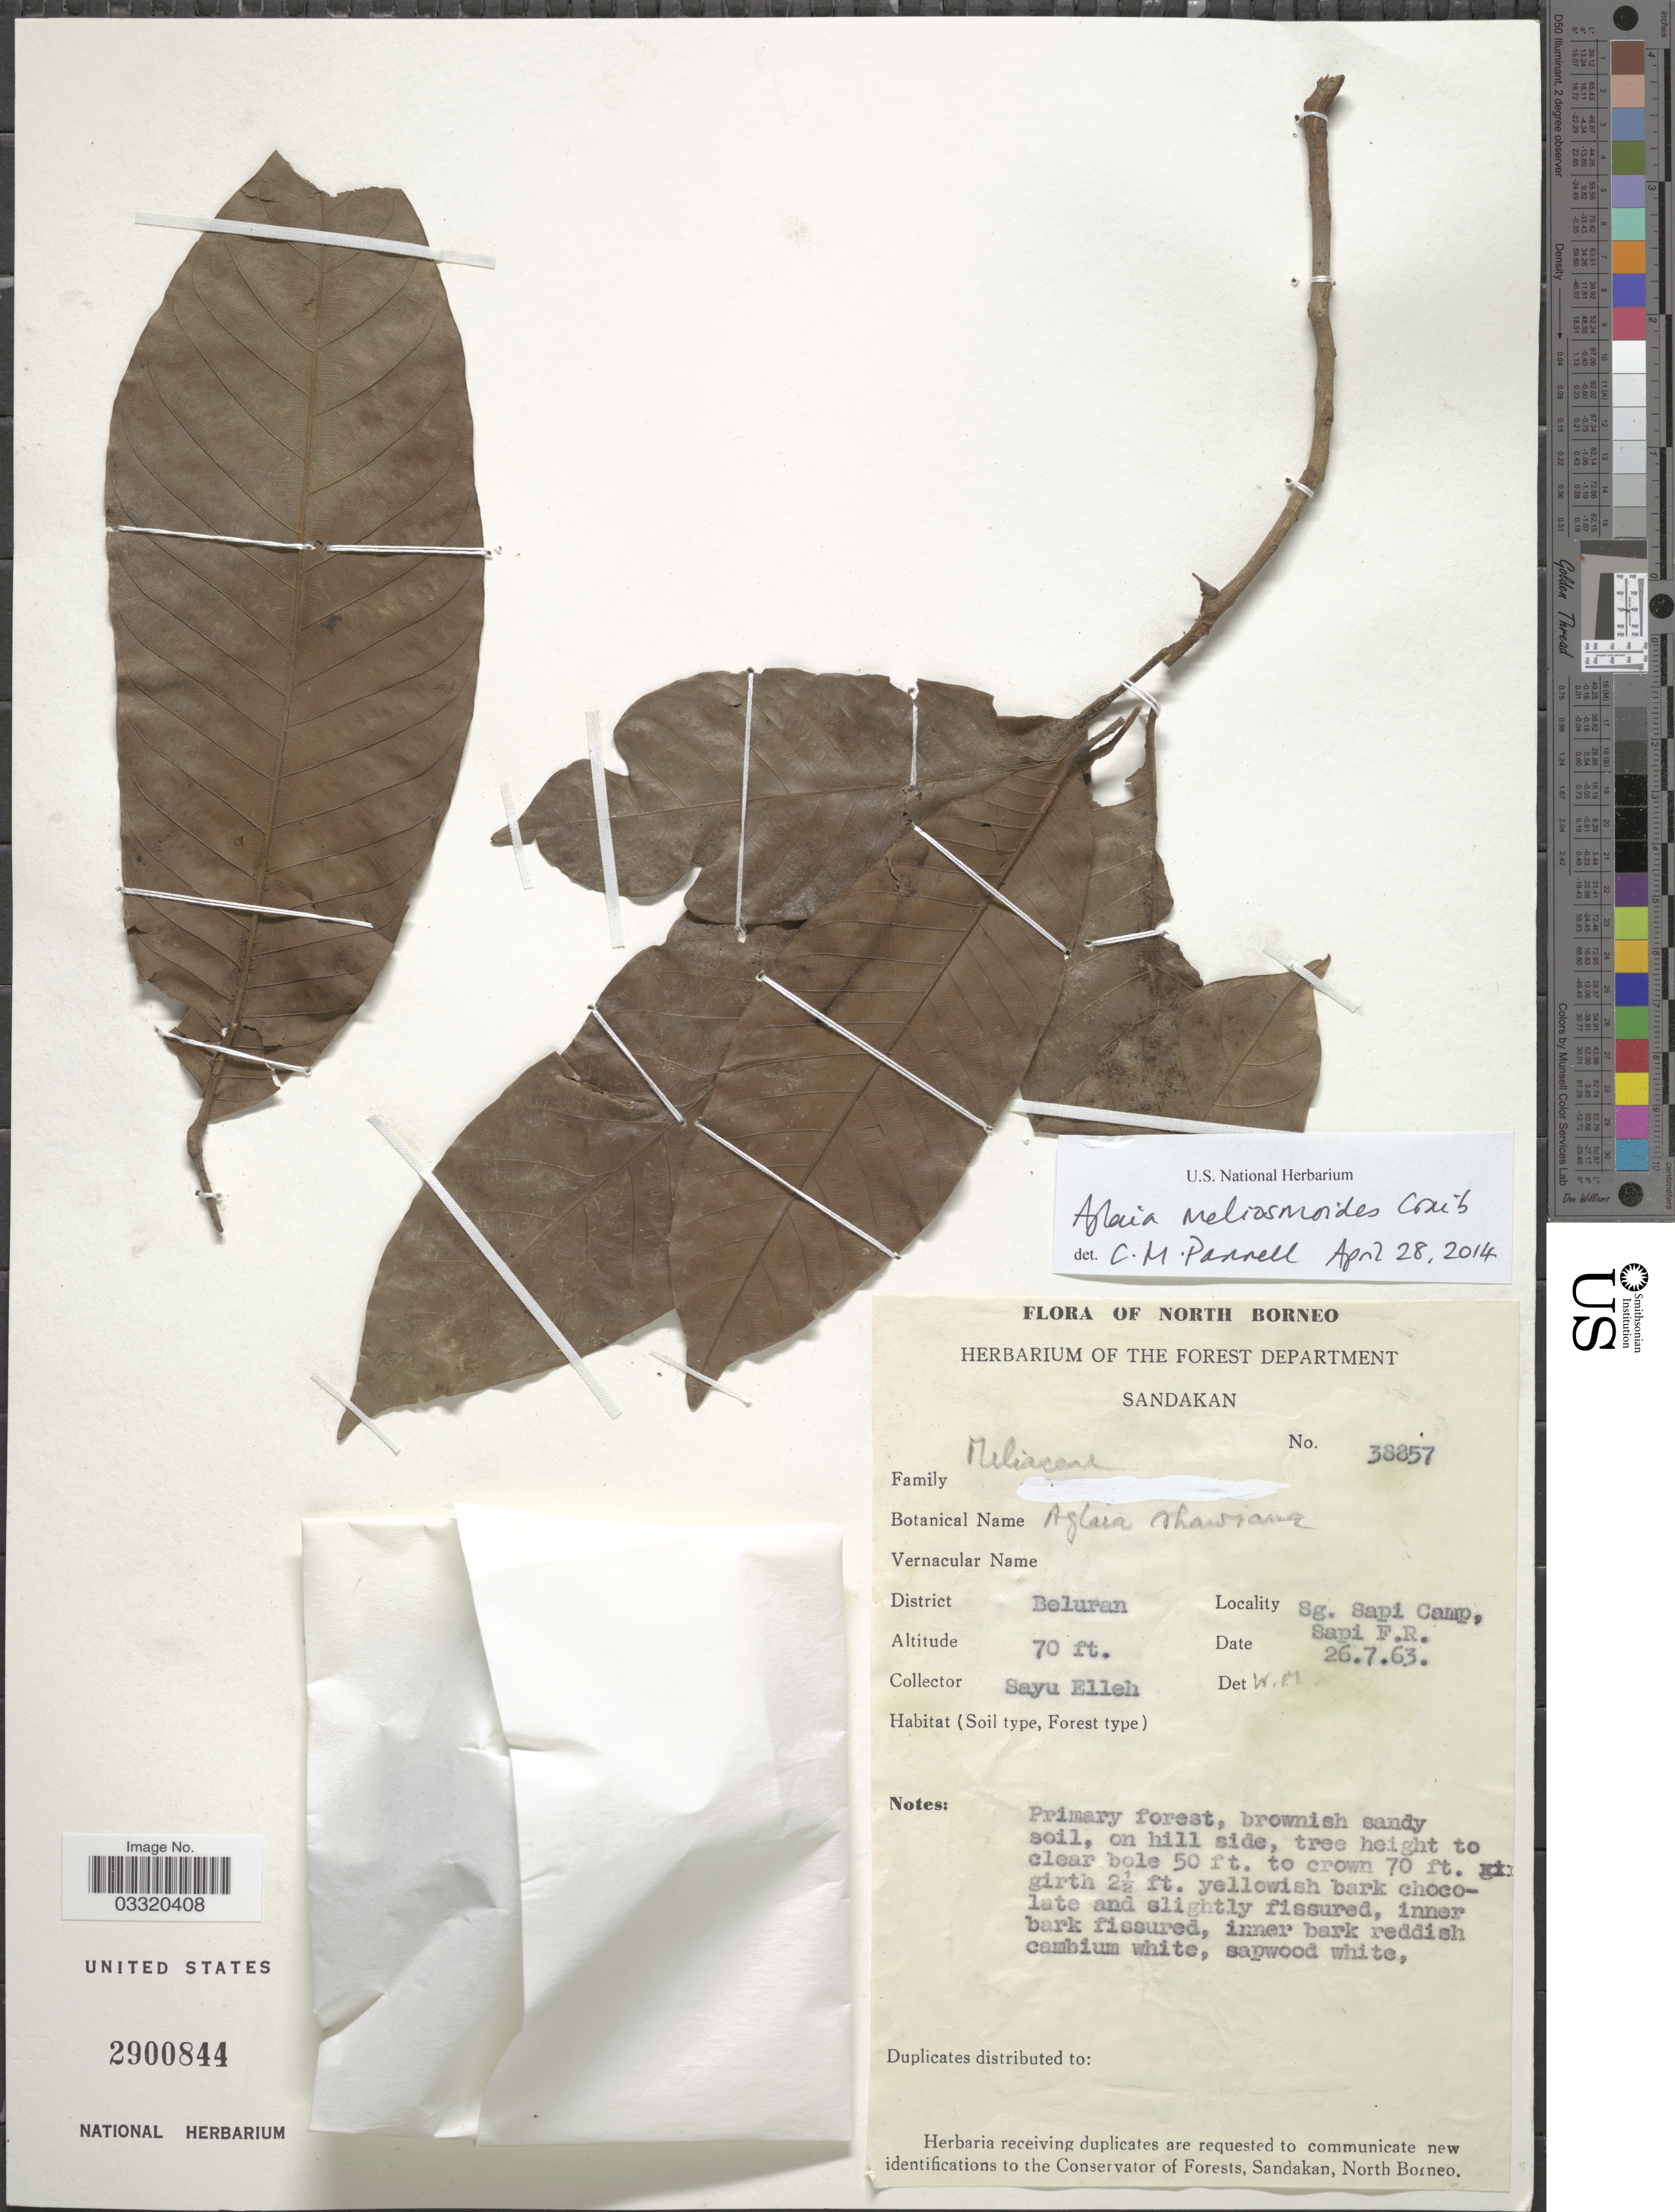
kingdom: Plantae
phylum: Tracheophyta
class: Magnoliopsida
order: Sapindales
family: Meliaceae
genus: Aglaia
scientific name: Aglaia meliosmoides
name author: Craib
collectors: S. Elleh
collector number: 38857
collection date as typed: Transcribed d/m/y: 26/7/63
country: Malaysia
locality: North Borneo. District Beluran. Sg. Sapi Camp, Sapi F.R.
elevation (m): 21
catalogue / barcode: US 2900844